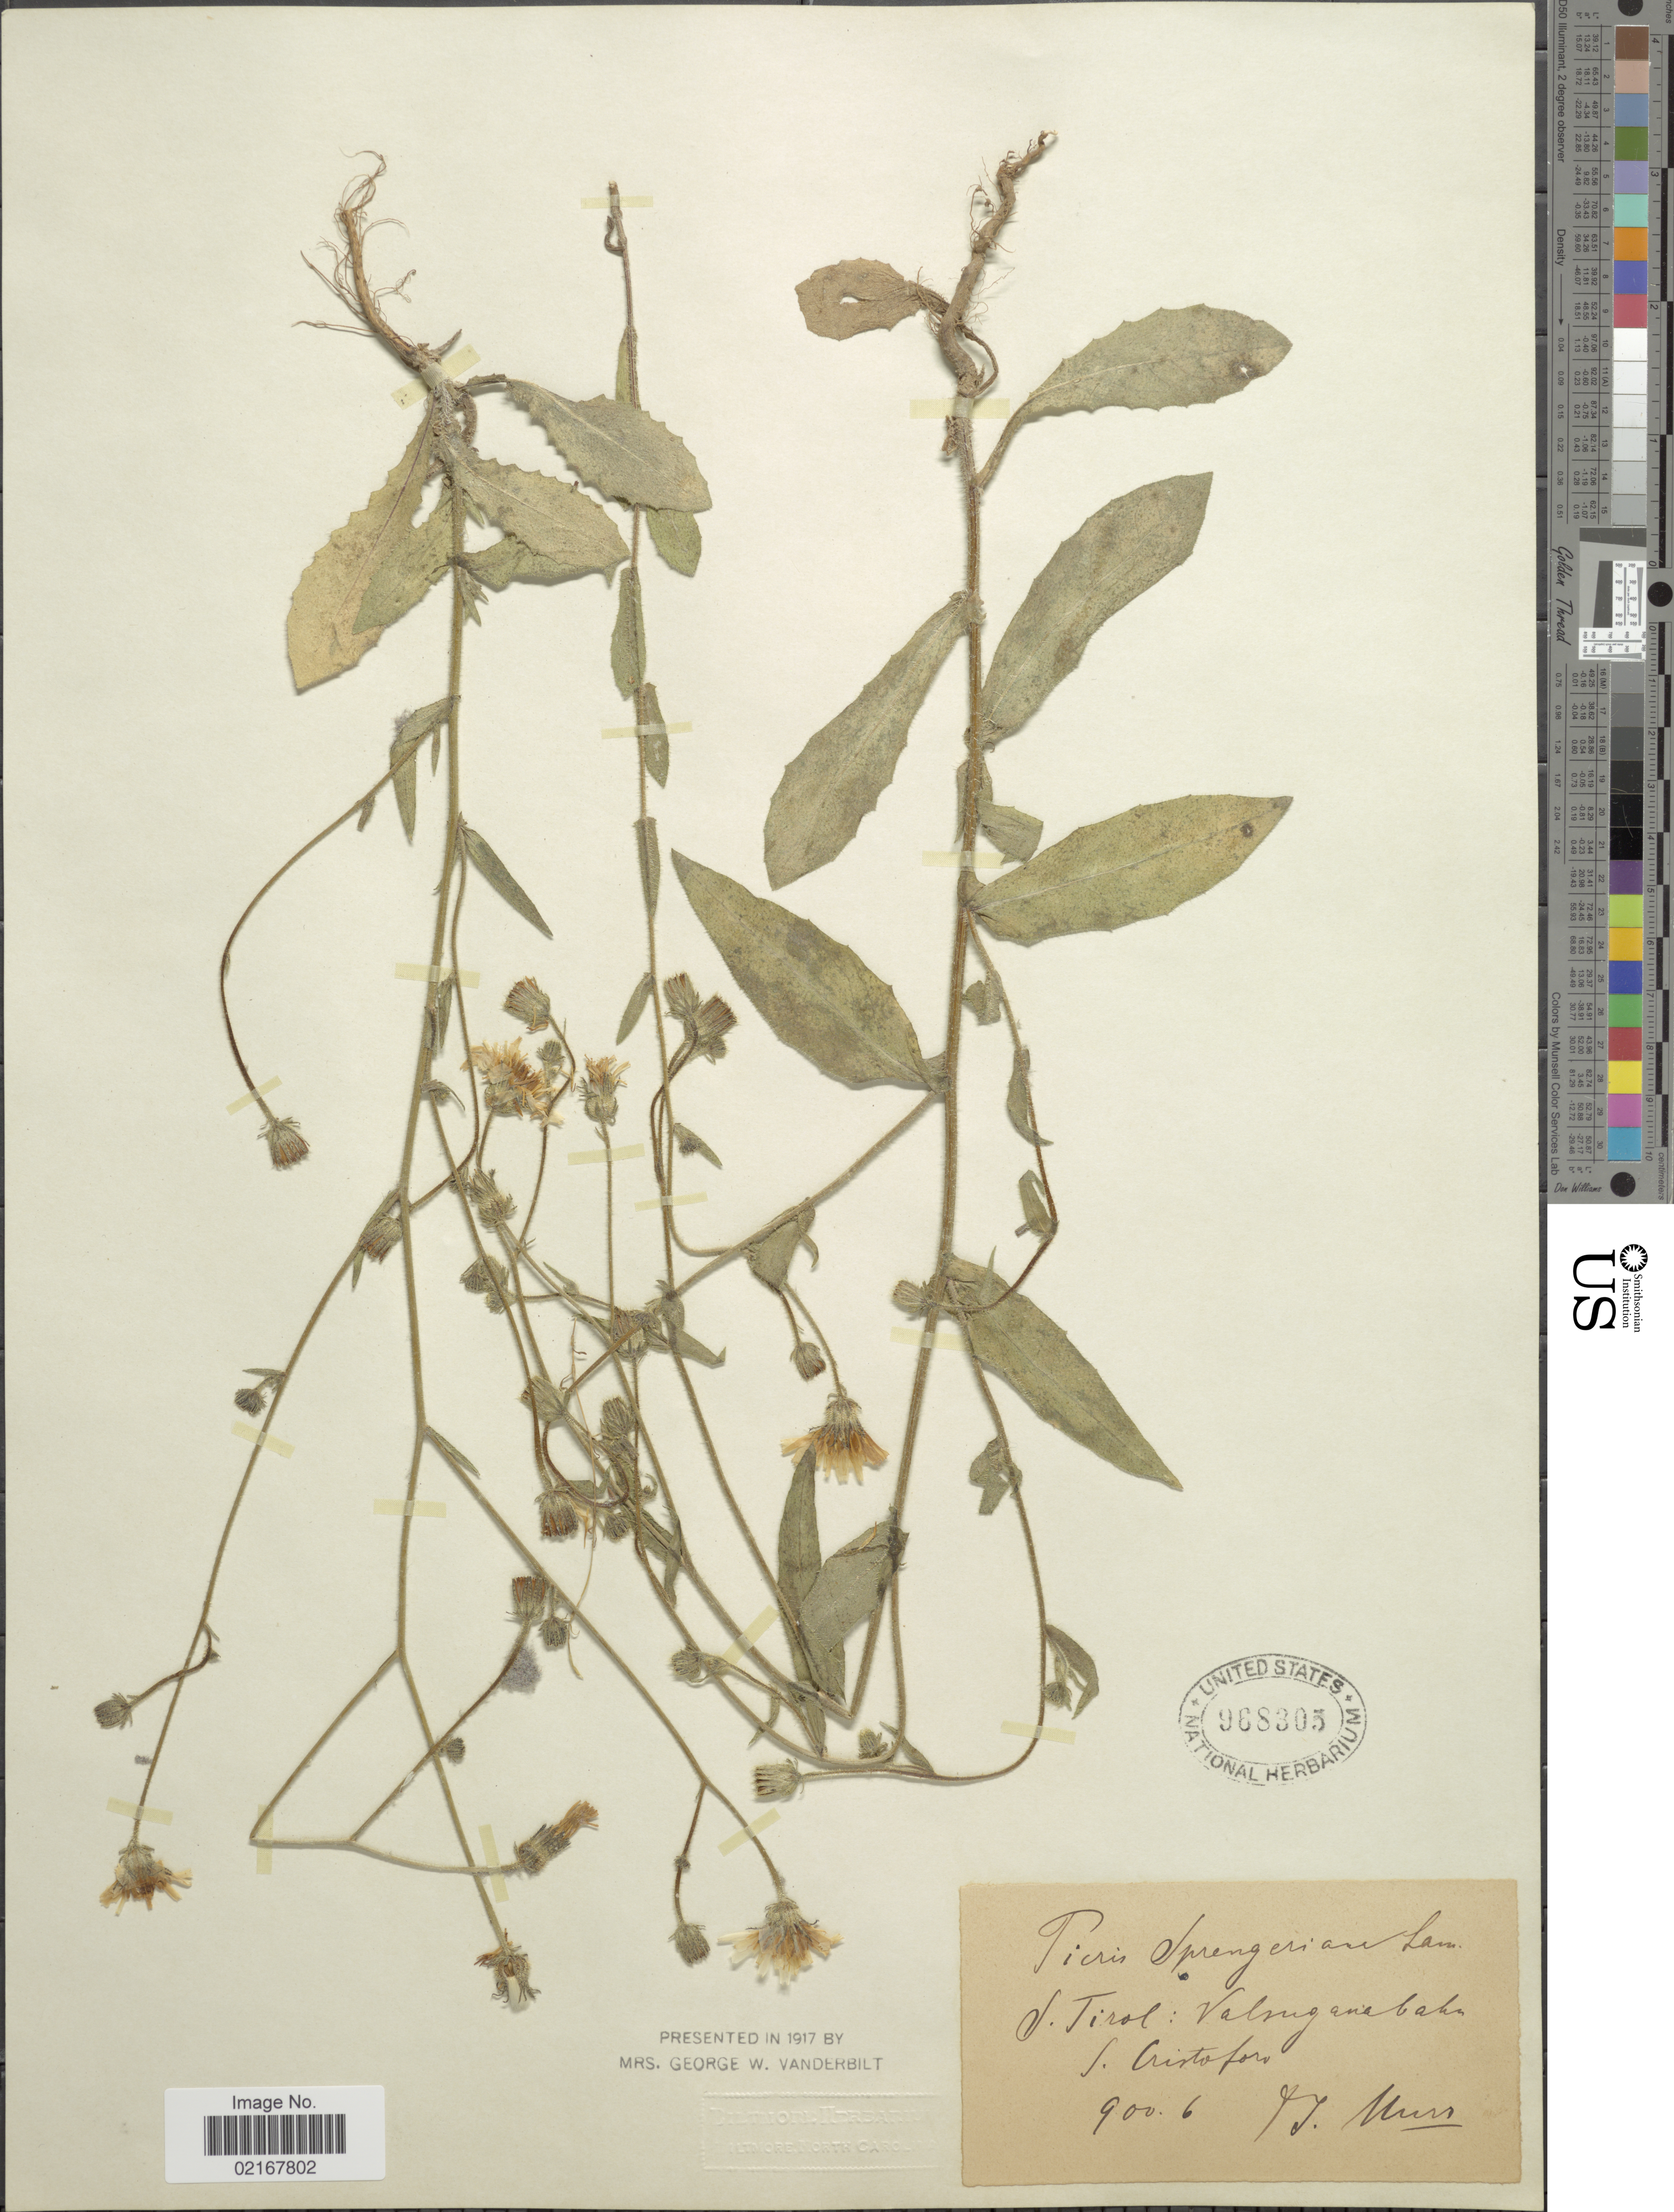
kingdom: Plantae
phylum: Tracheophyta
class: Magnoliopsida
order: Asterales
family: Asteraceae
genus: Crepis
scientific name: Crepis sprengeriana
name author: (L.) All.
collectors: J. Murr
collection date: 1900-06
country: Italy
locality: S. Tirol, Valsuganabahn, S. Cristoforo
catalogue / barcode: US 968305